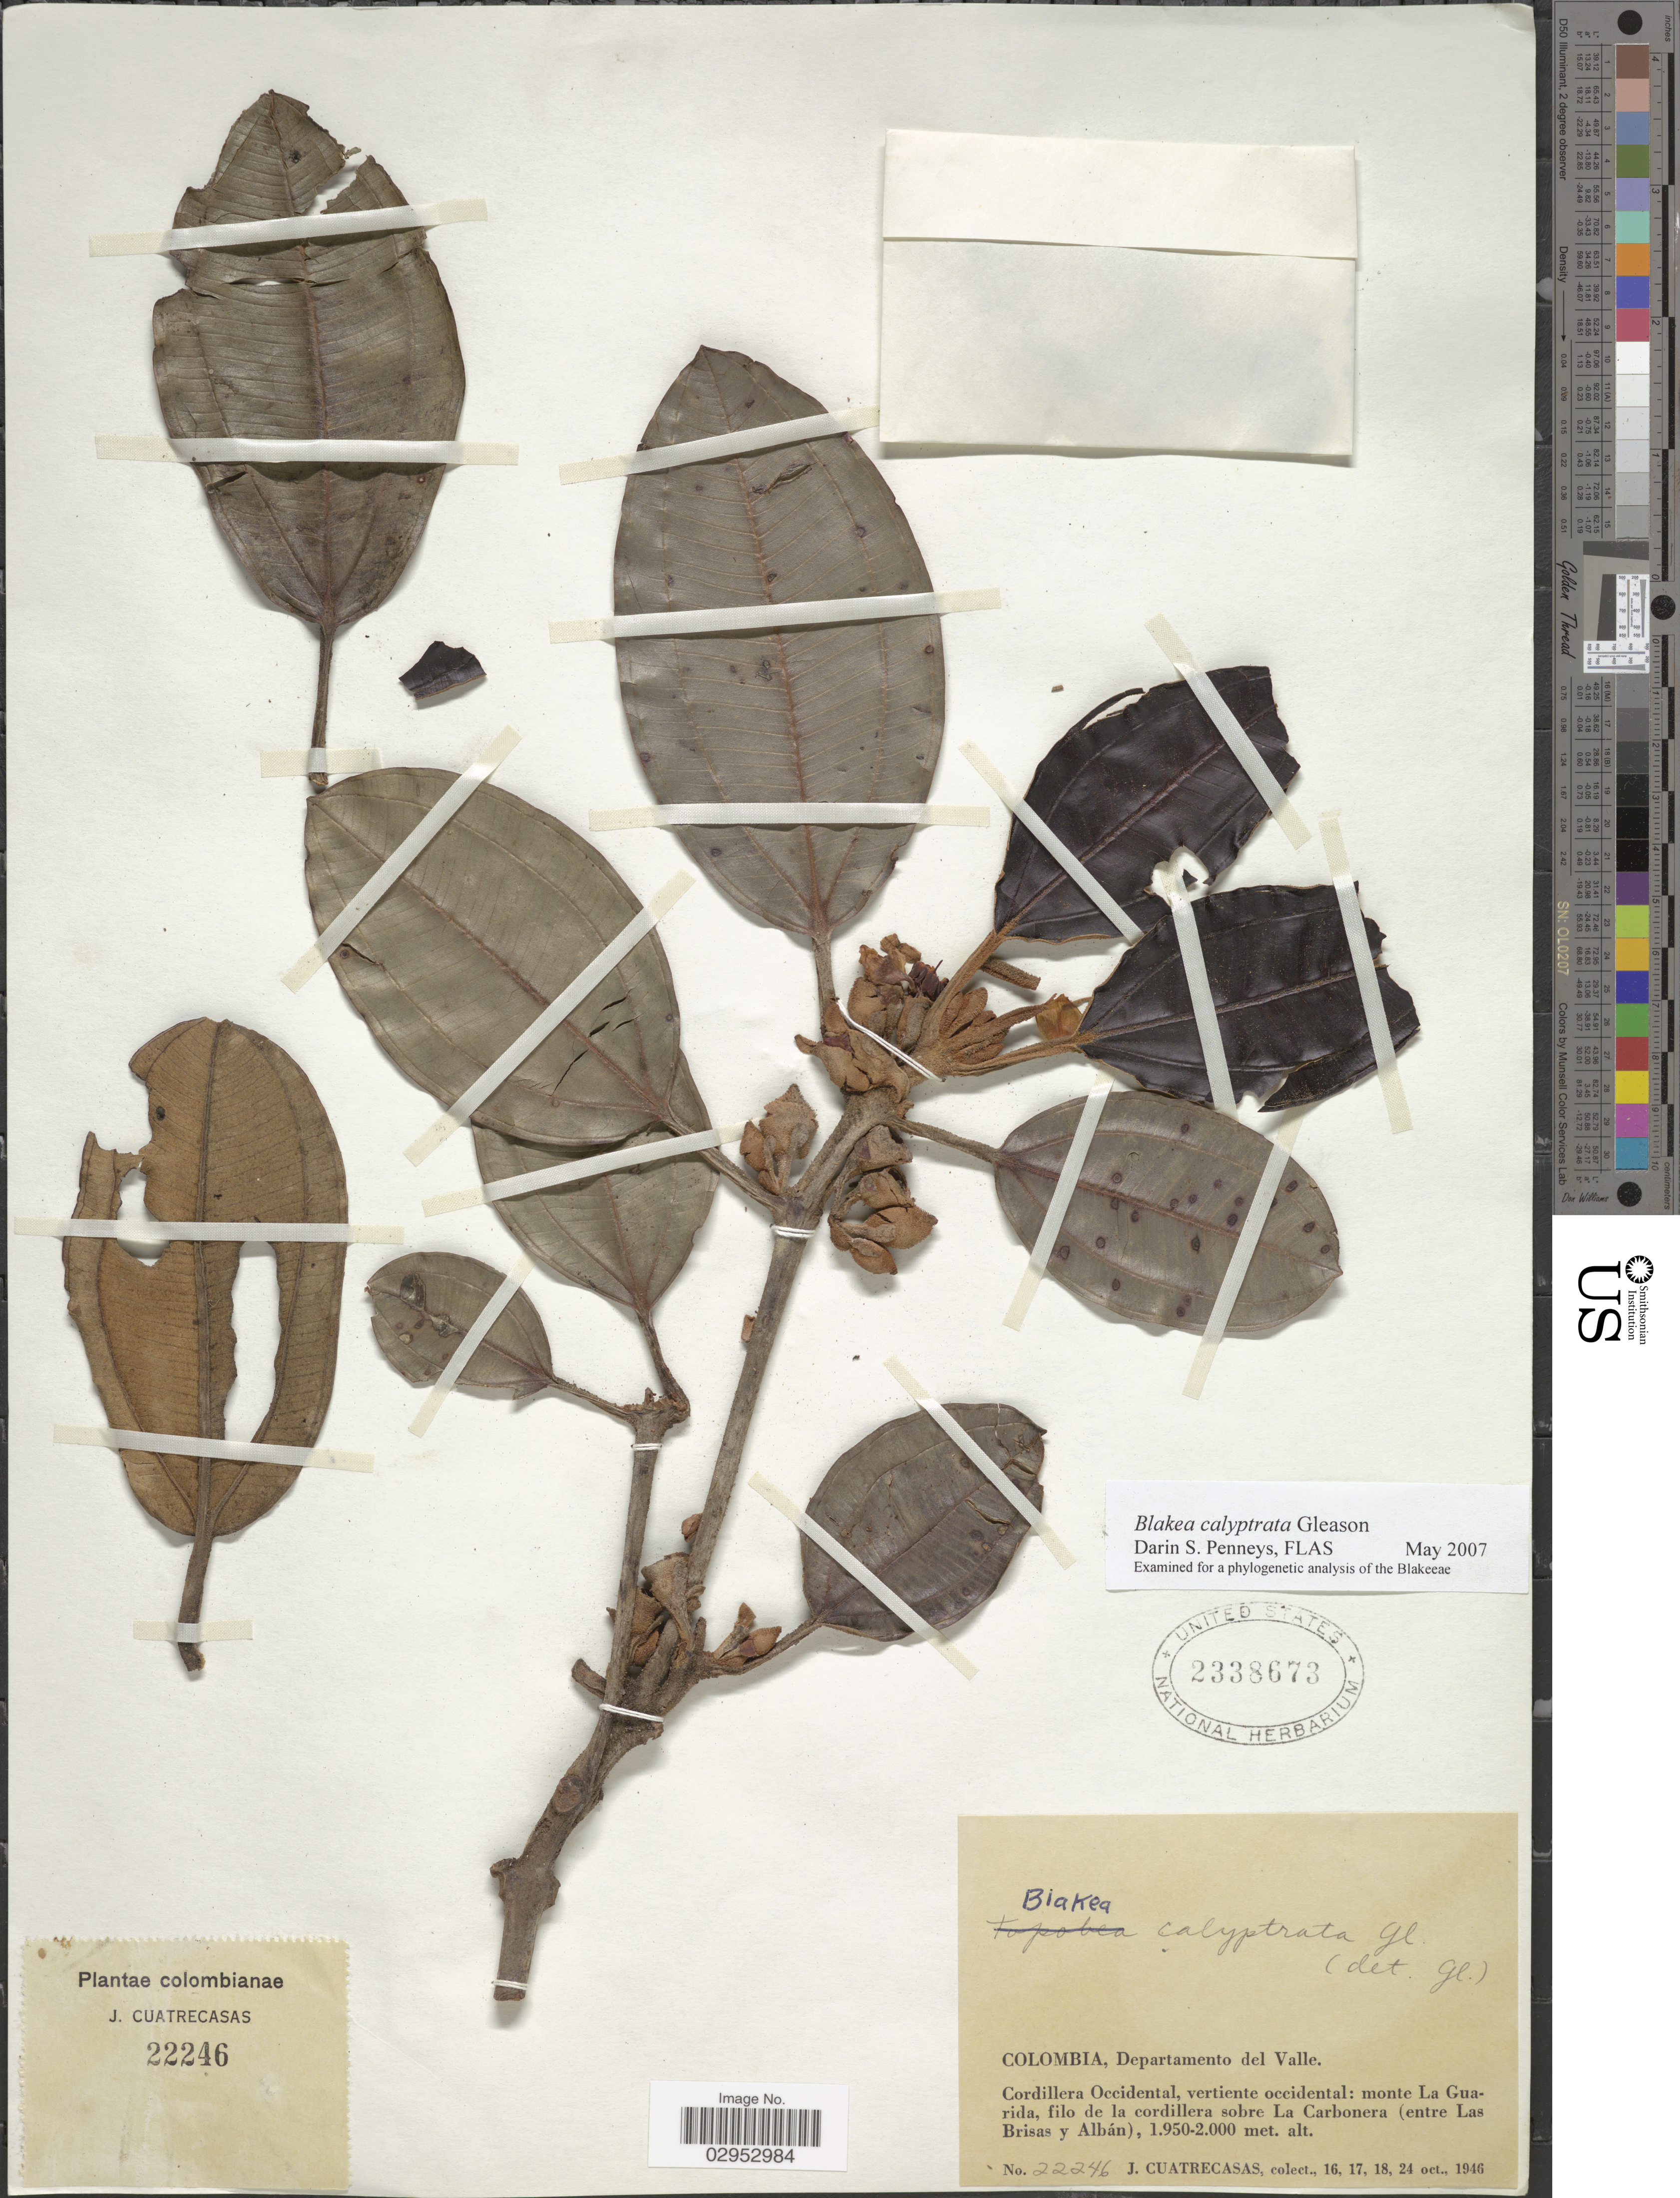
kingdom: Plantae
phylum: Tracheophyta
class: Magnoliopsida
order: Myrtales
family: Melastomataceae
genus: Blakea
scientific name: Blakea calyptrata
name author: Gleason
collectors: J. Cuatrecasas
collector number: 22246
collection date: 1946-10-16/1946-10-24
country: Colombia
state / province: Valle del Cauca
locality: Departamento del Valle. Cordillera Occidental, vertiente occidental: monte La Guarida, filo de la cordillera sobre La Carbonera (entre Las Brisas y Albán).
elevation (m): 1950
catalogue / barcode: US 2338673